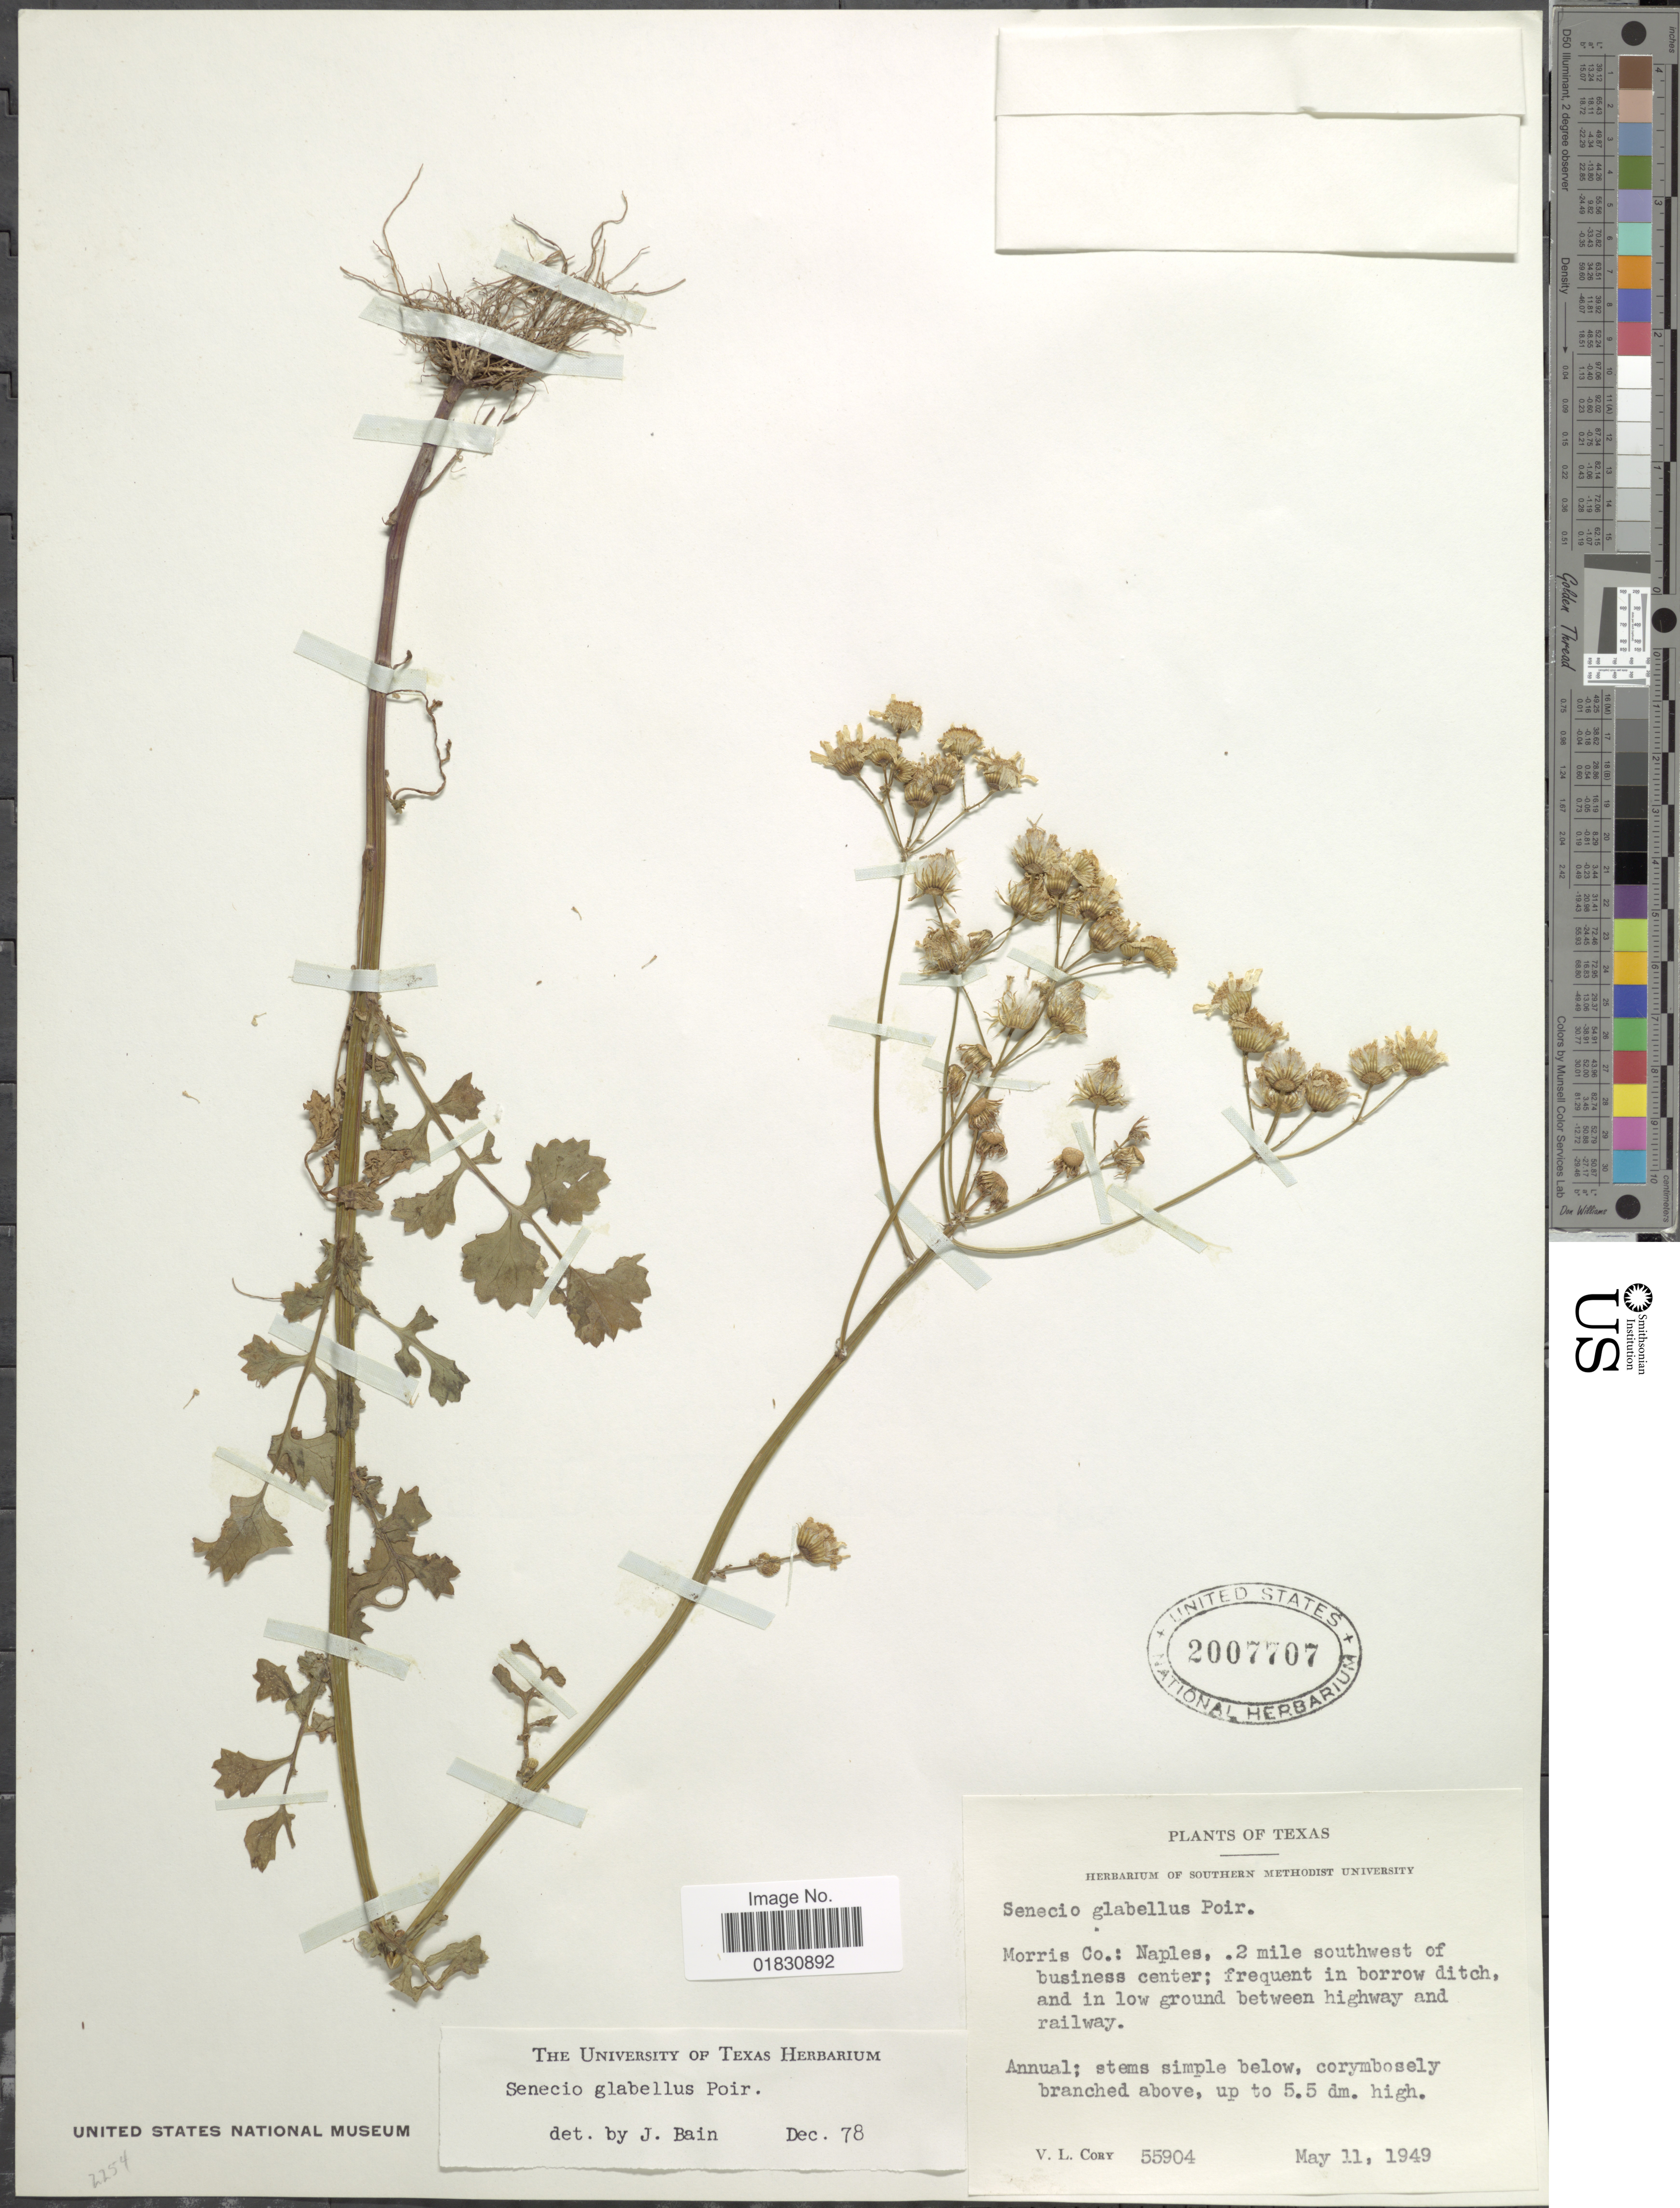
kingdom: Plantae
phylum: Tracheophyta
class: Magnoliopsida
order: Asterales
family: Asteraceae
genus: Packera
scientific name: Packera glabella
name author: (Poir.) C. Jeffrey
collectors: V. Cory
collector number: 55904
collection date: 1949-05-11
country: United States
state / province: Texas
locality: Morris Co.: Naples, .2 mile southwest of business center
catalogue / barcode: US 2007707